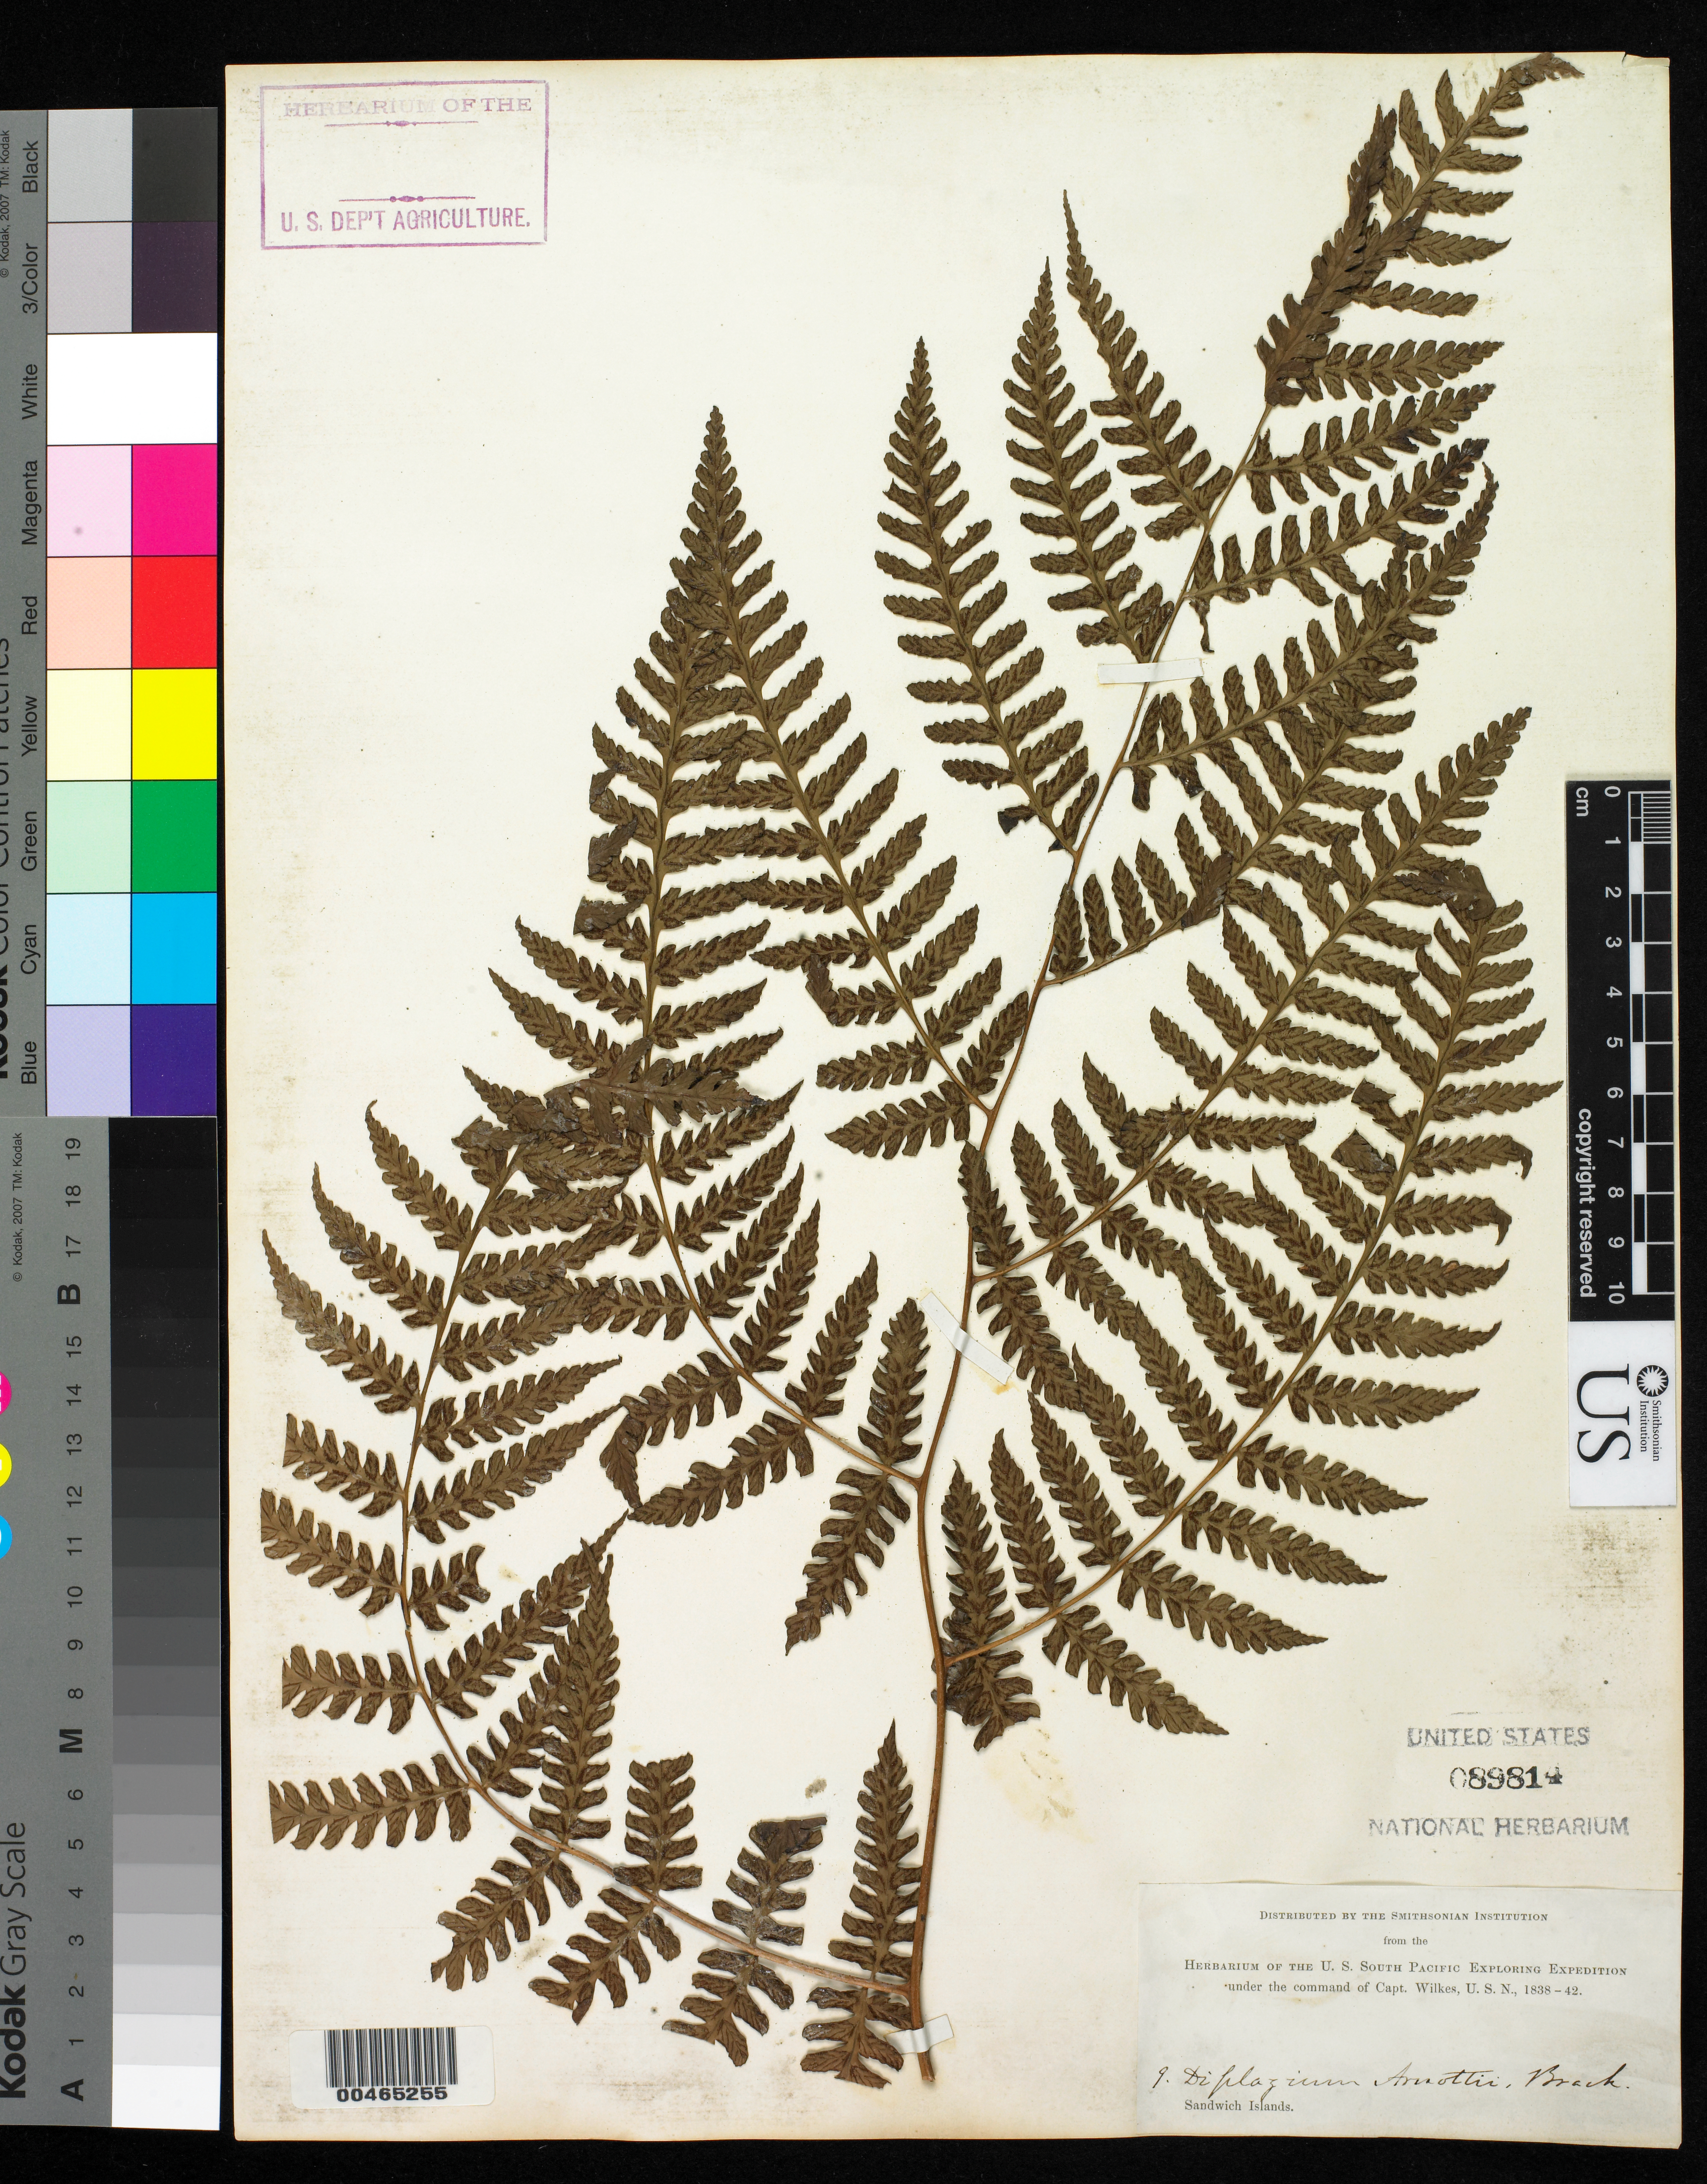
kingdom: Plantae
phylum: Tracheophyta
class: Polypodiopsida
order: Polypodiales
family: Athyriaceae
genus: Diplazium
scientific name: Diplazium arnottii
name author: Brack.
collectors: Wilkes Explor. Exped.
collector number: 9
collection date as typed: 1838 to -- --- 1842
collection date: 1838/1842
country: United States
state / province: Hawaii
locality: Sandwich Islands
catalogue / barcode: US 89814